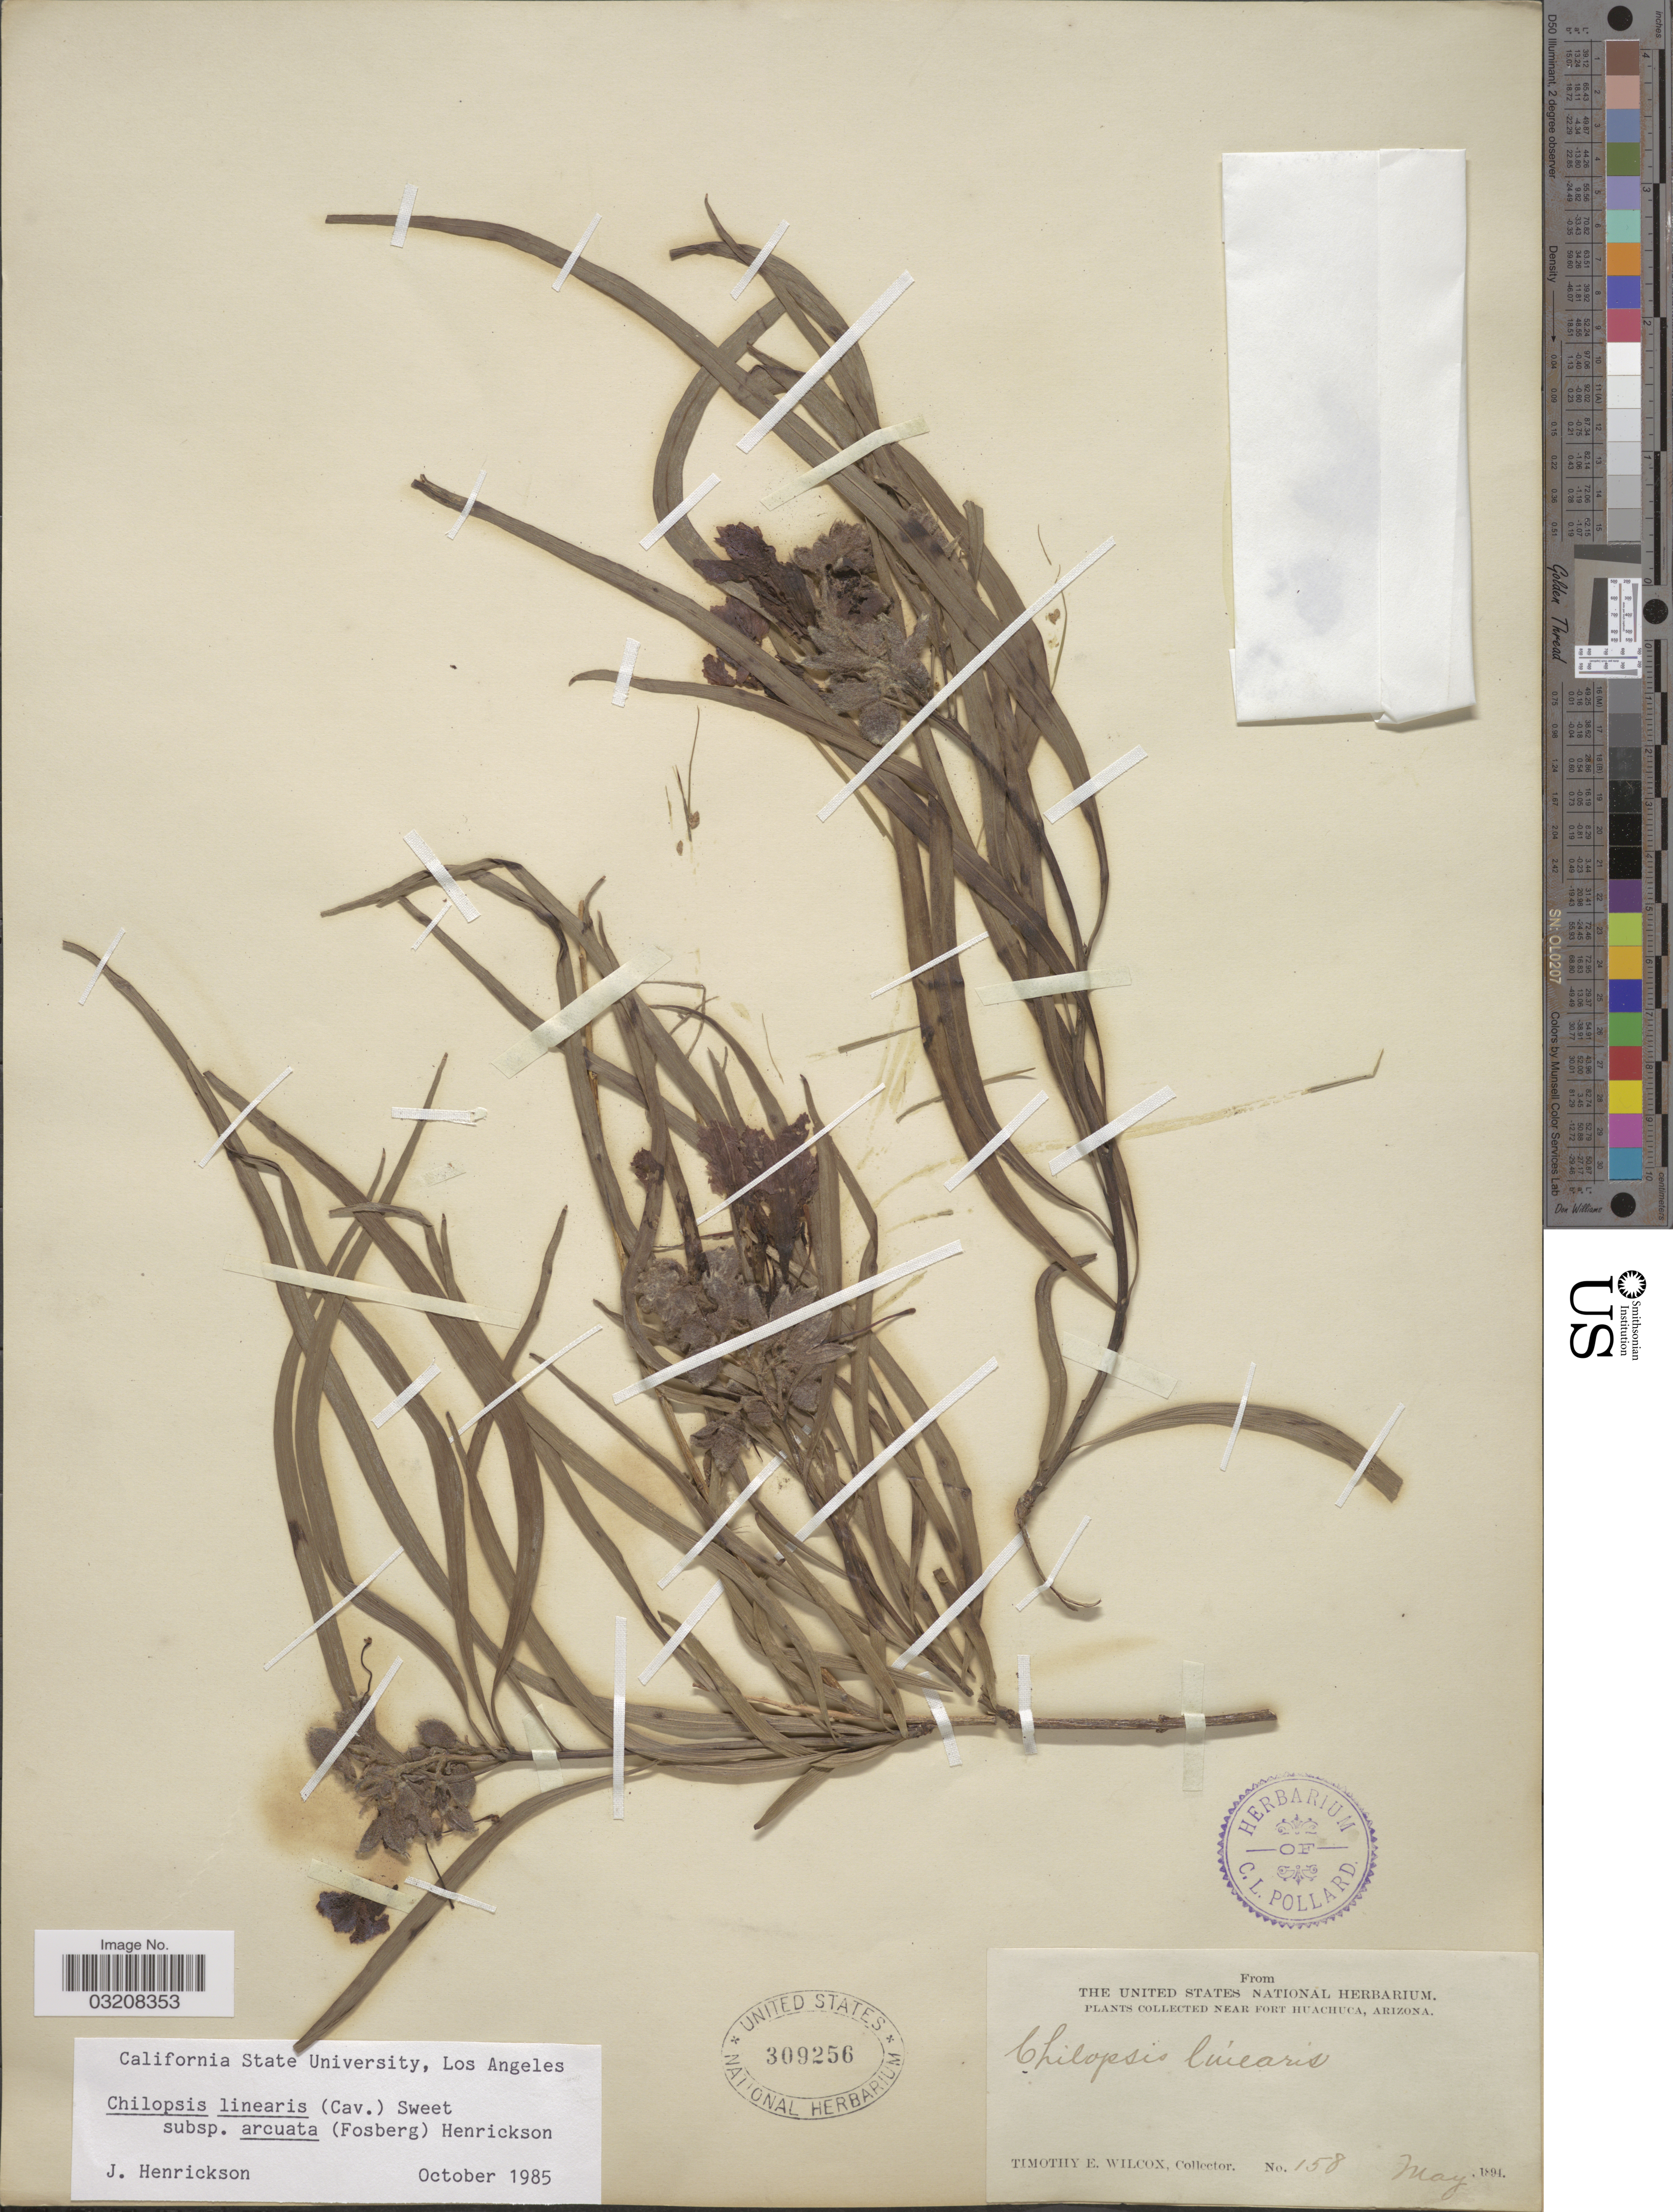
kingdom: Plantae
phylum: Tracheophyta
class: Magnoliopsida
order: Lamiales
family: Bignoniaceae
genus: Chilopsis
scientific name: Chilopsis linearis subsp. arcuata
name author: (Fosberg) Henrickson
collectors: T. E. Wilcox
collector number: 158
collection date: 1894-05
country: United States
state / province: Arizona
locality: Near Fort Huachuca.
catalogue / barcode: US 309256